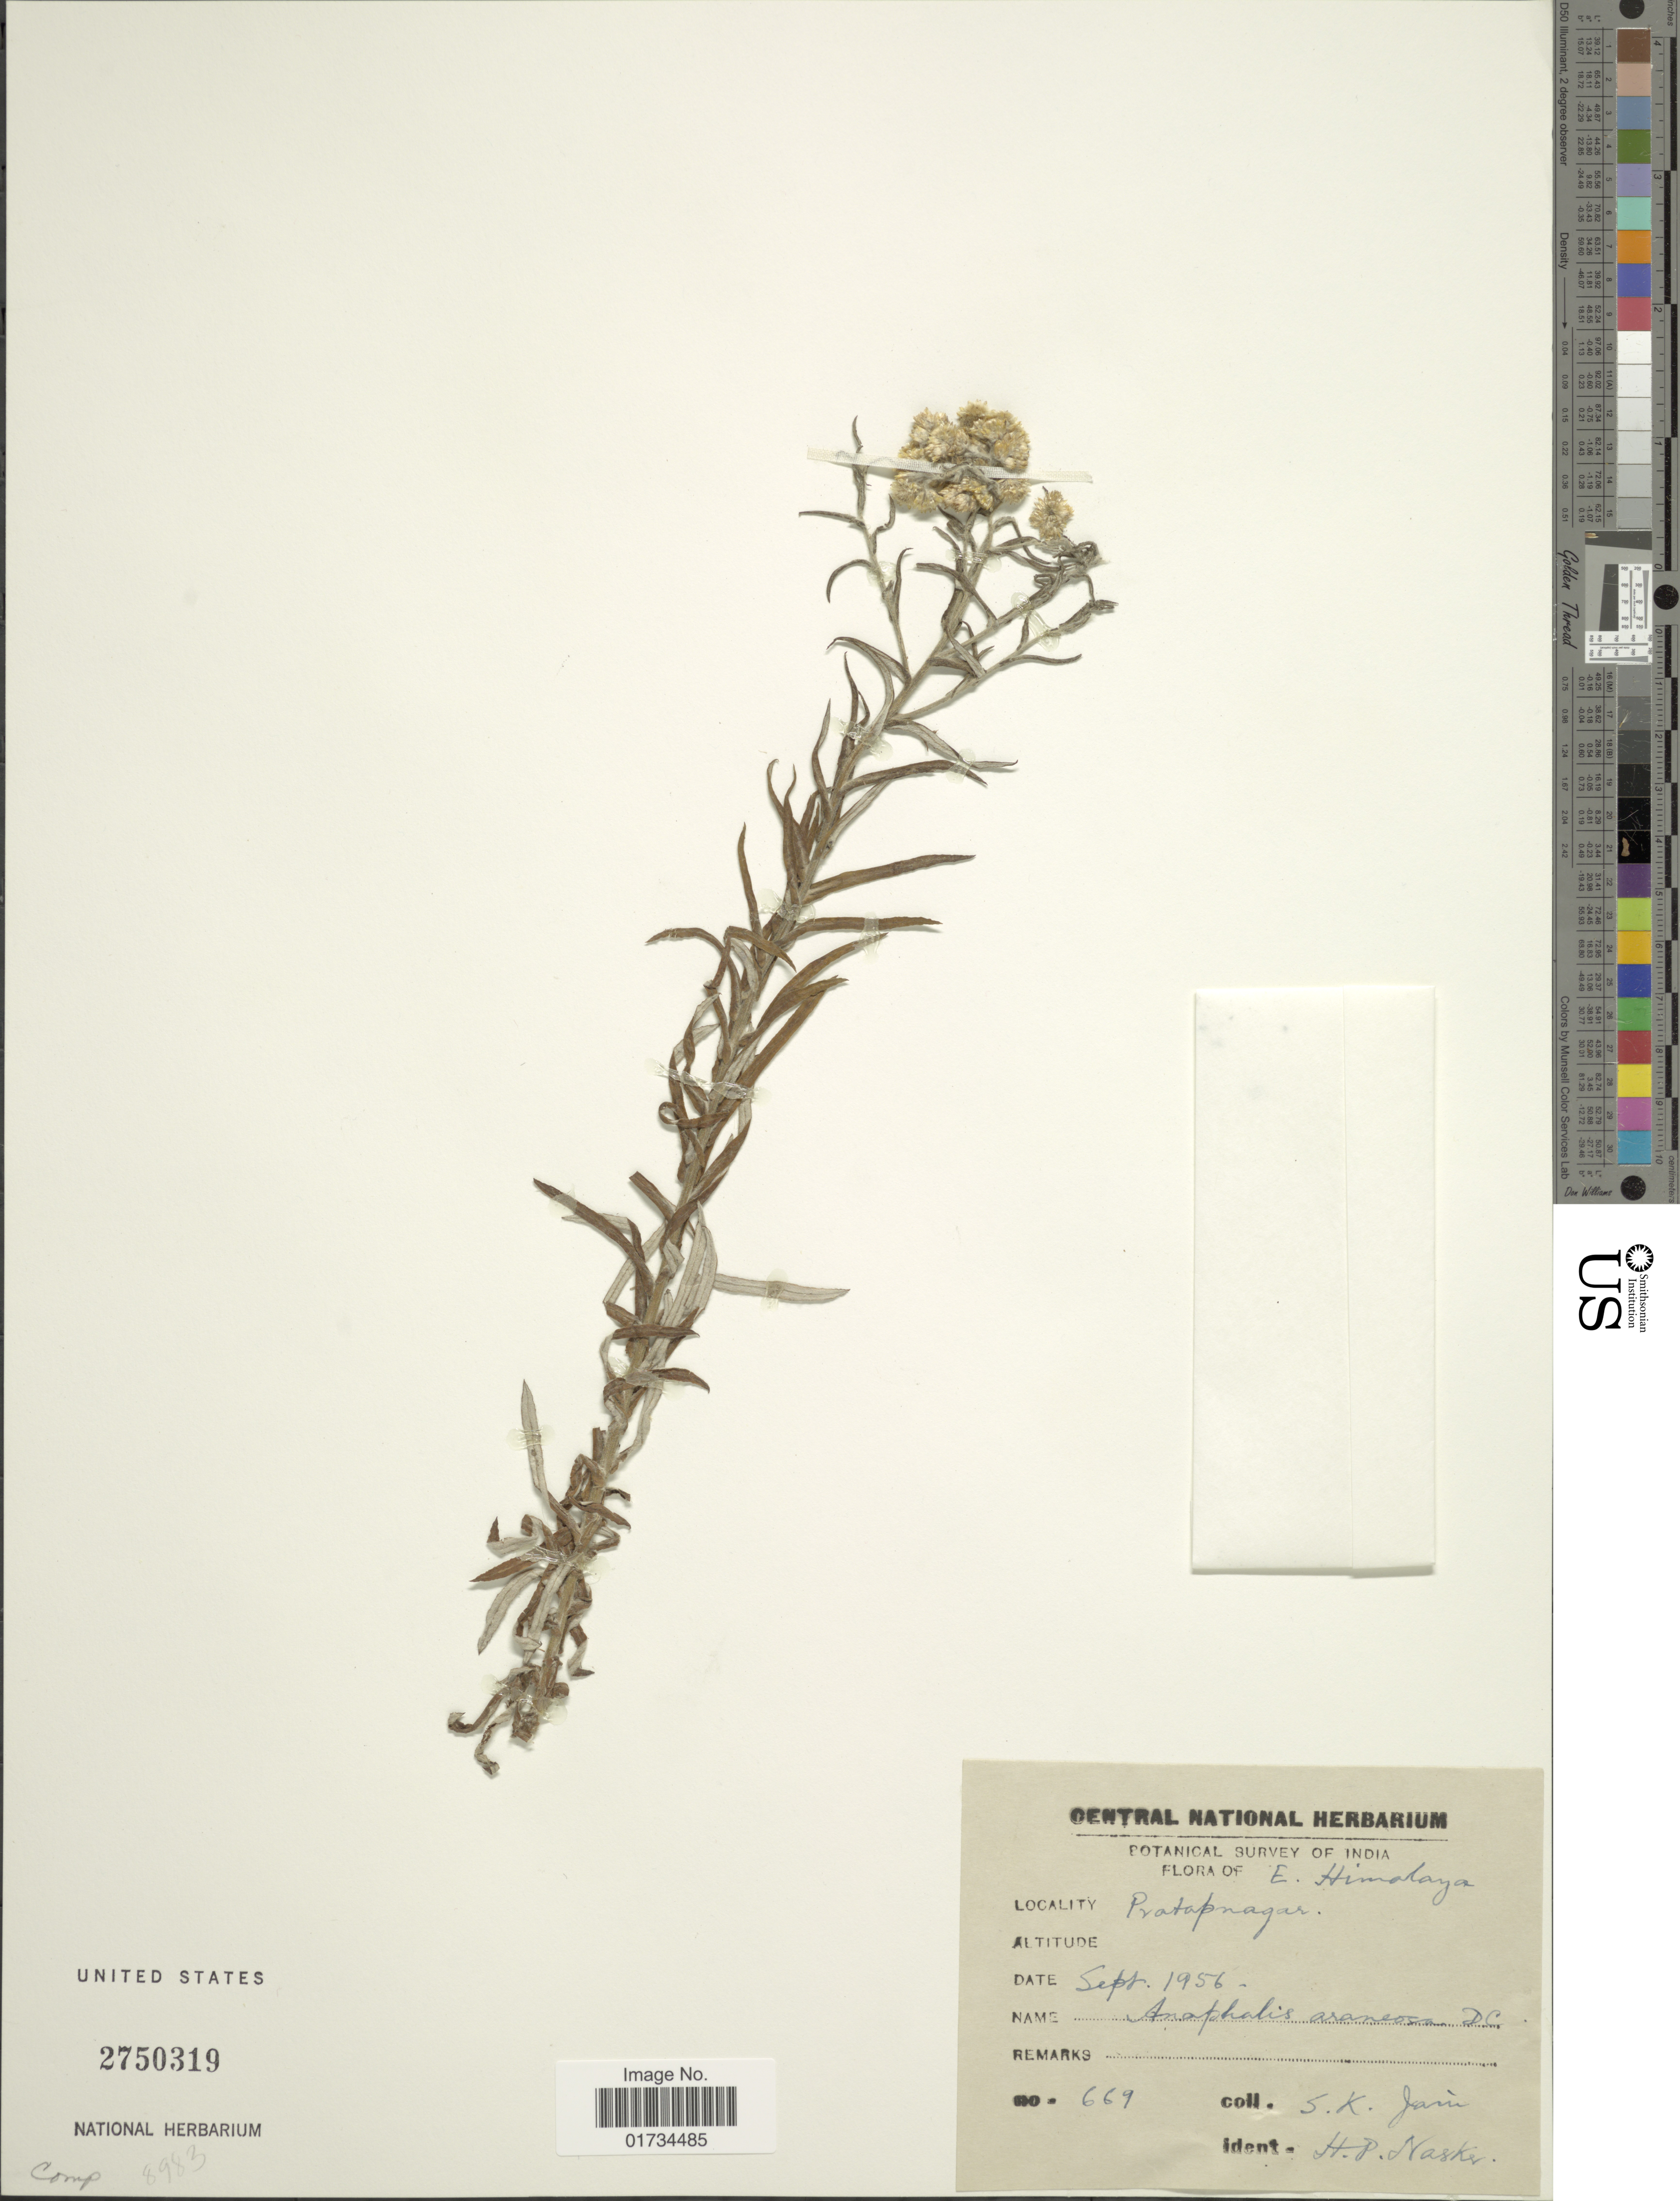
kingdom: Plantae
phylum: Tracheophyta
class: Magnoliopsida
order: Asterales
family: Asteraceae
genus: Pseudognaphalium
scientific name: Pseudognaphalium hypoleucum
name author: (DC.) Hilliard & B.L. Burtt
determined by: Chen, Y. S.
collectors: S. Jarin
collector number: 669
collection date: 1956-09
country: India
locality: India. E. Himalaya. Pratapragar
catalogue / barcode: US 2750319